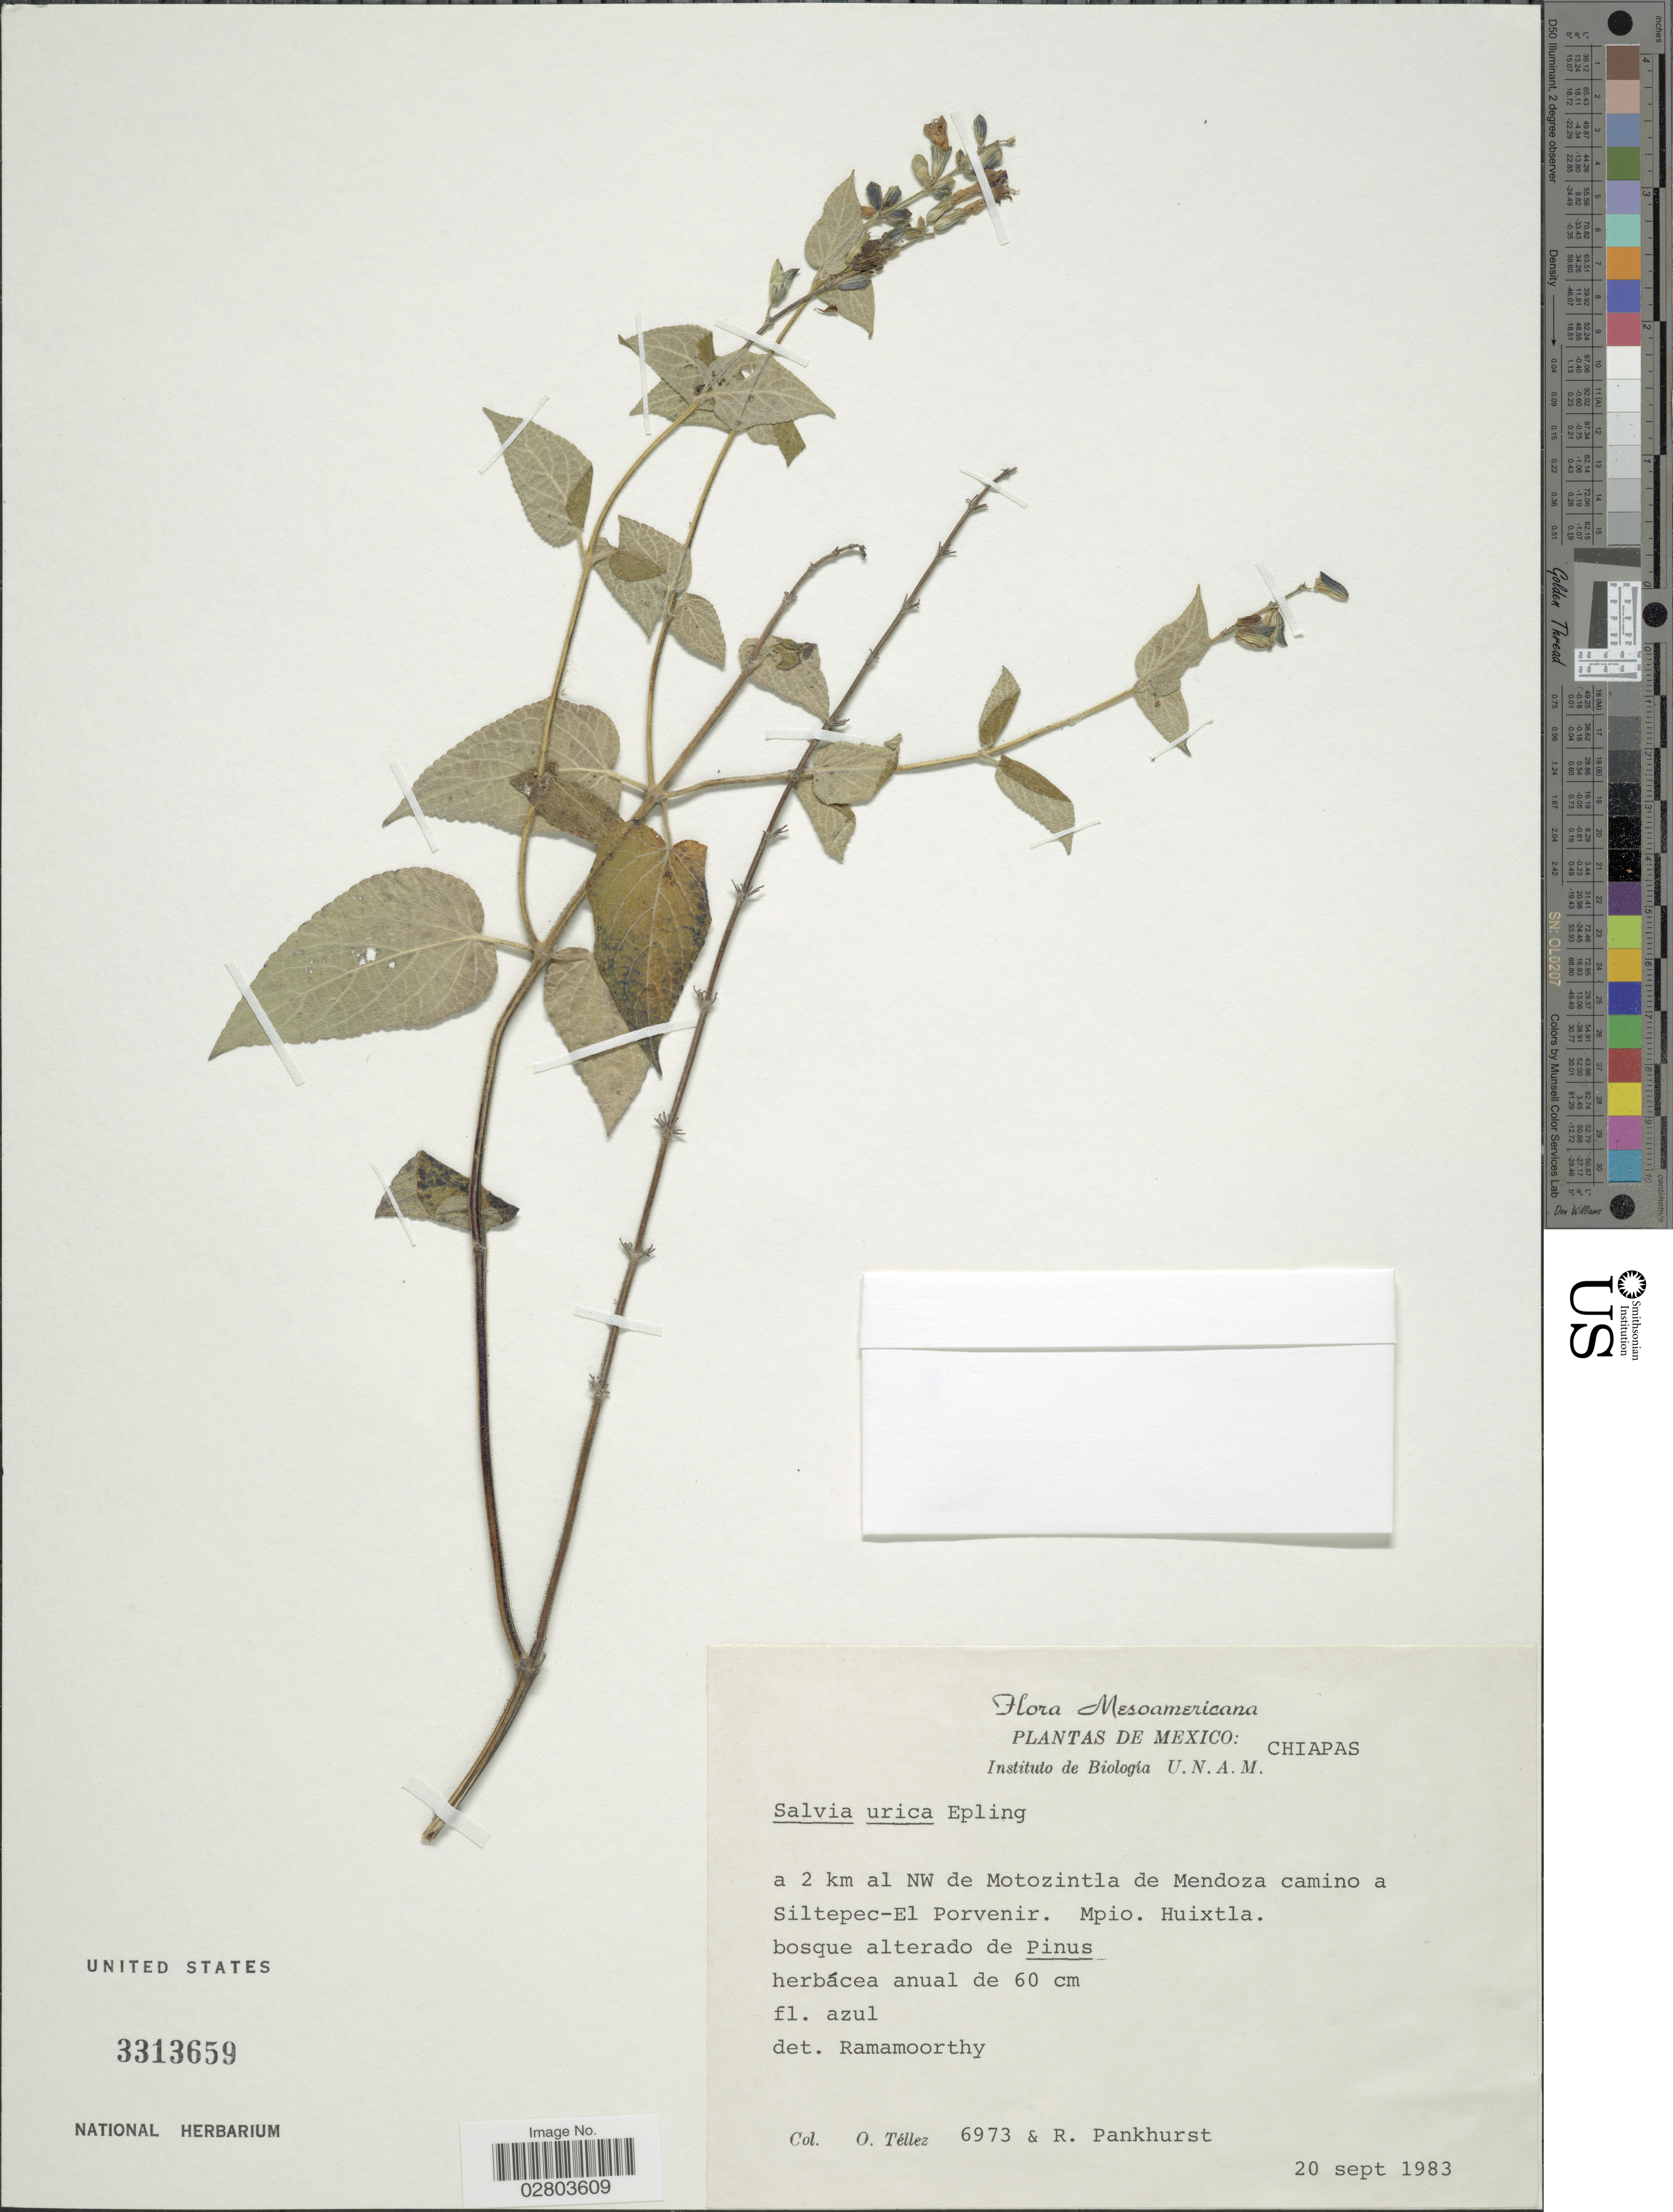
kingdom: Plantae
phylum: Tracheophyta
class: Magnoliopsida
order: Lamiales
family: Lamiaceae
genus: Salvia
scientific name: Salvia urica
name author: Epling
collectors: O. Tellez & R. Pankhurst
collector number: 6973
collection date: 1983-09-20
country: Mexico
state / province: Chiapas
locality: A 2 km al NW de Motozintla de Mendoza camino a Siltepec-El Porvenir. Mpio. Huixtla.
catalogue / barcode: US 3313659